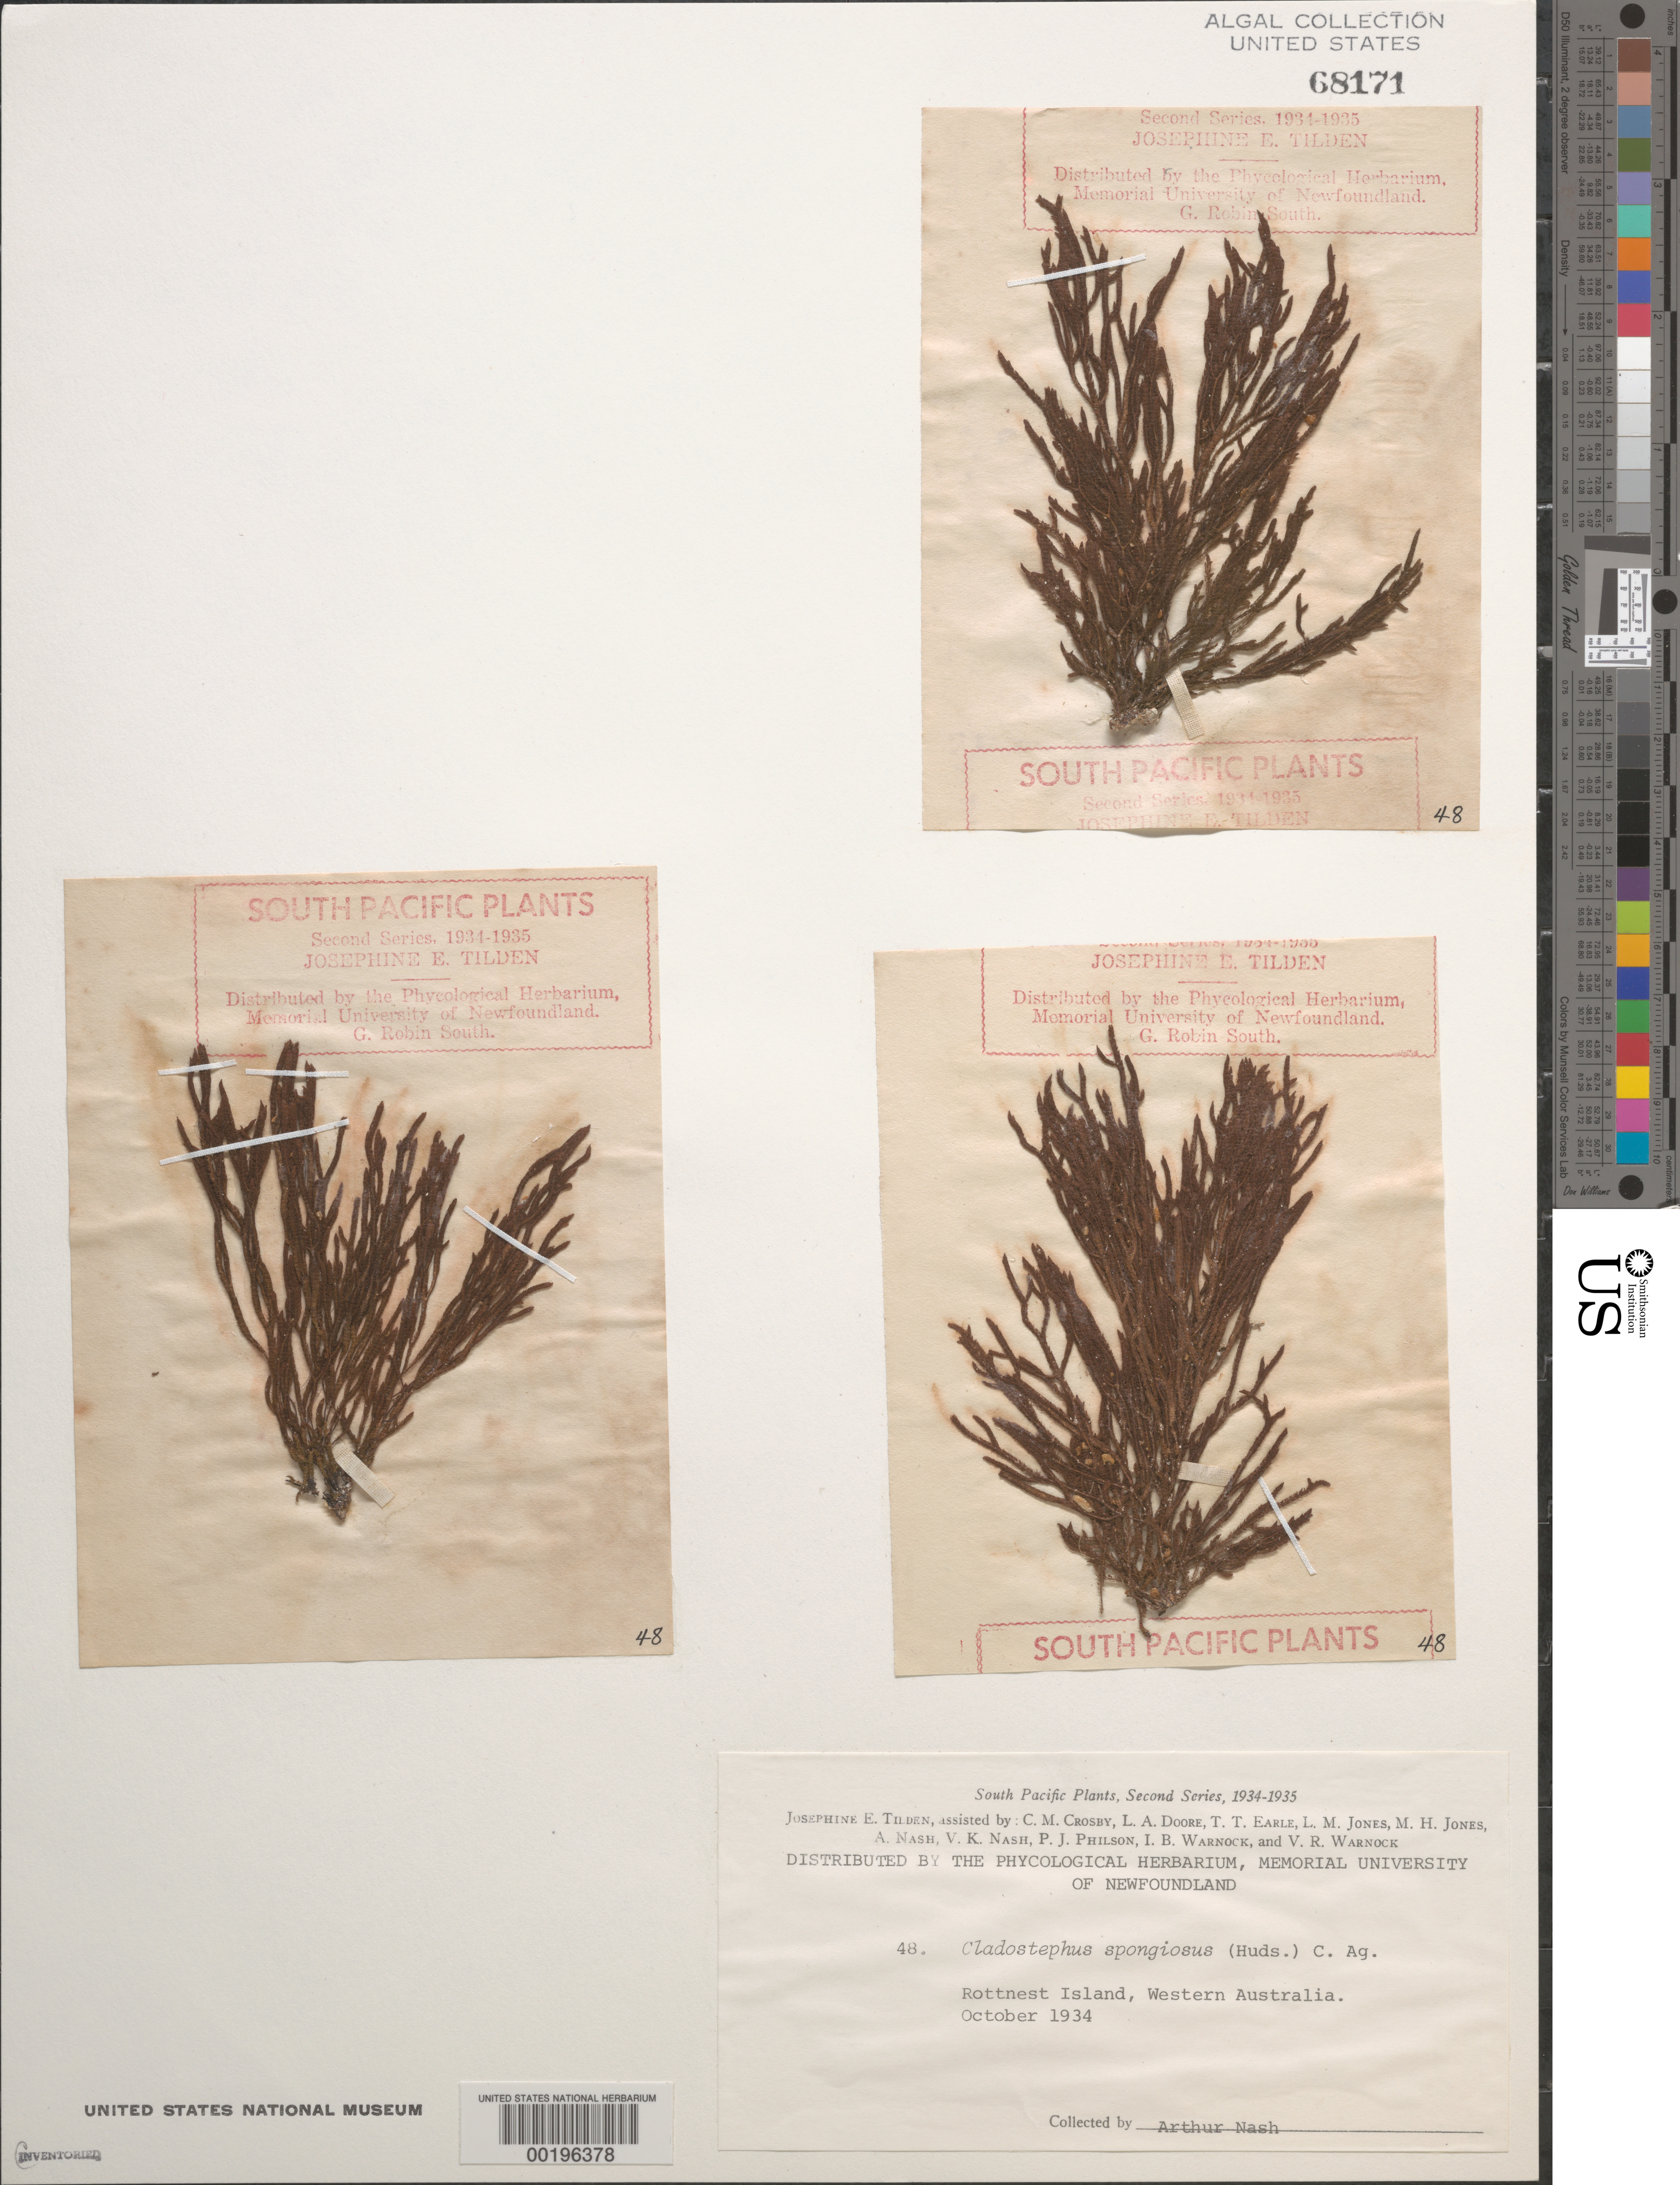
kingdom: Chromista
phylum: Ochrophyta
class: Phaeophyceae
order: Sphacelariales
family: Cladostephaceae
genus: Cladostephus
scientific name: Cladostephus spongiosus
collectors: A. Nash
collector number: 48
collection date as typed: Oct 1934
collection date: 1934-10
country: Australia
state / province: Western Australia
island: Rottnest Island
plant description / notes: Tilden, South Pacific Plants, Second Series, 1934-1935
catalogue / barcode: US 68171